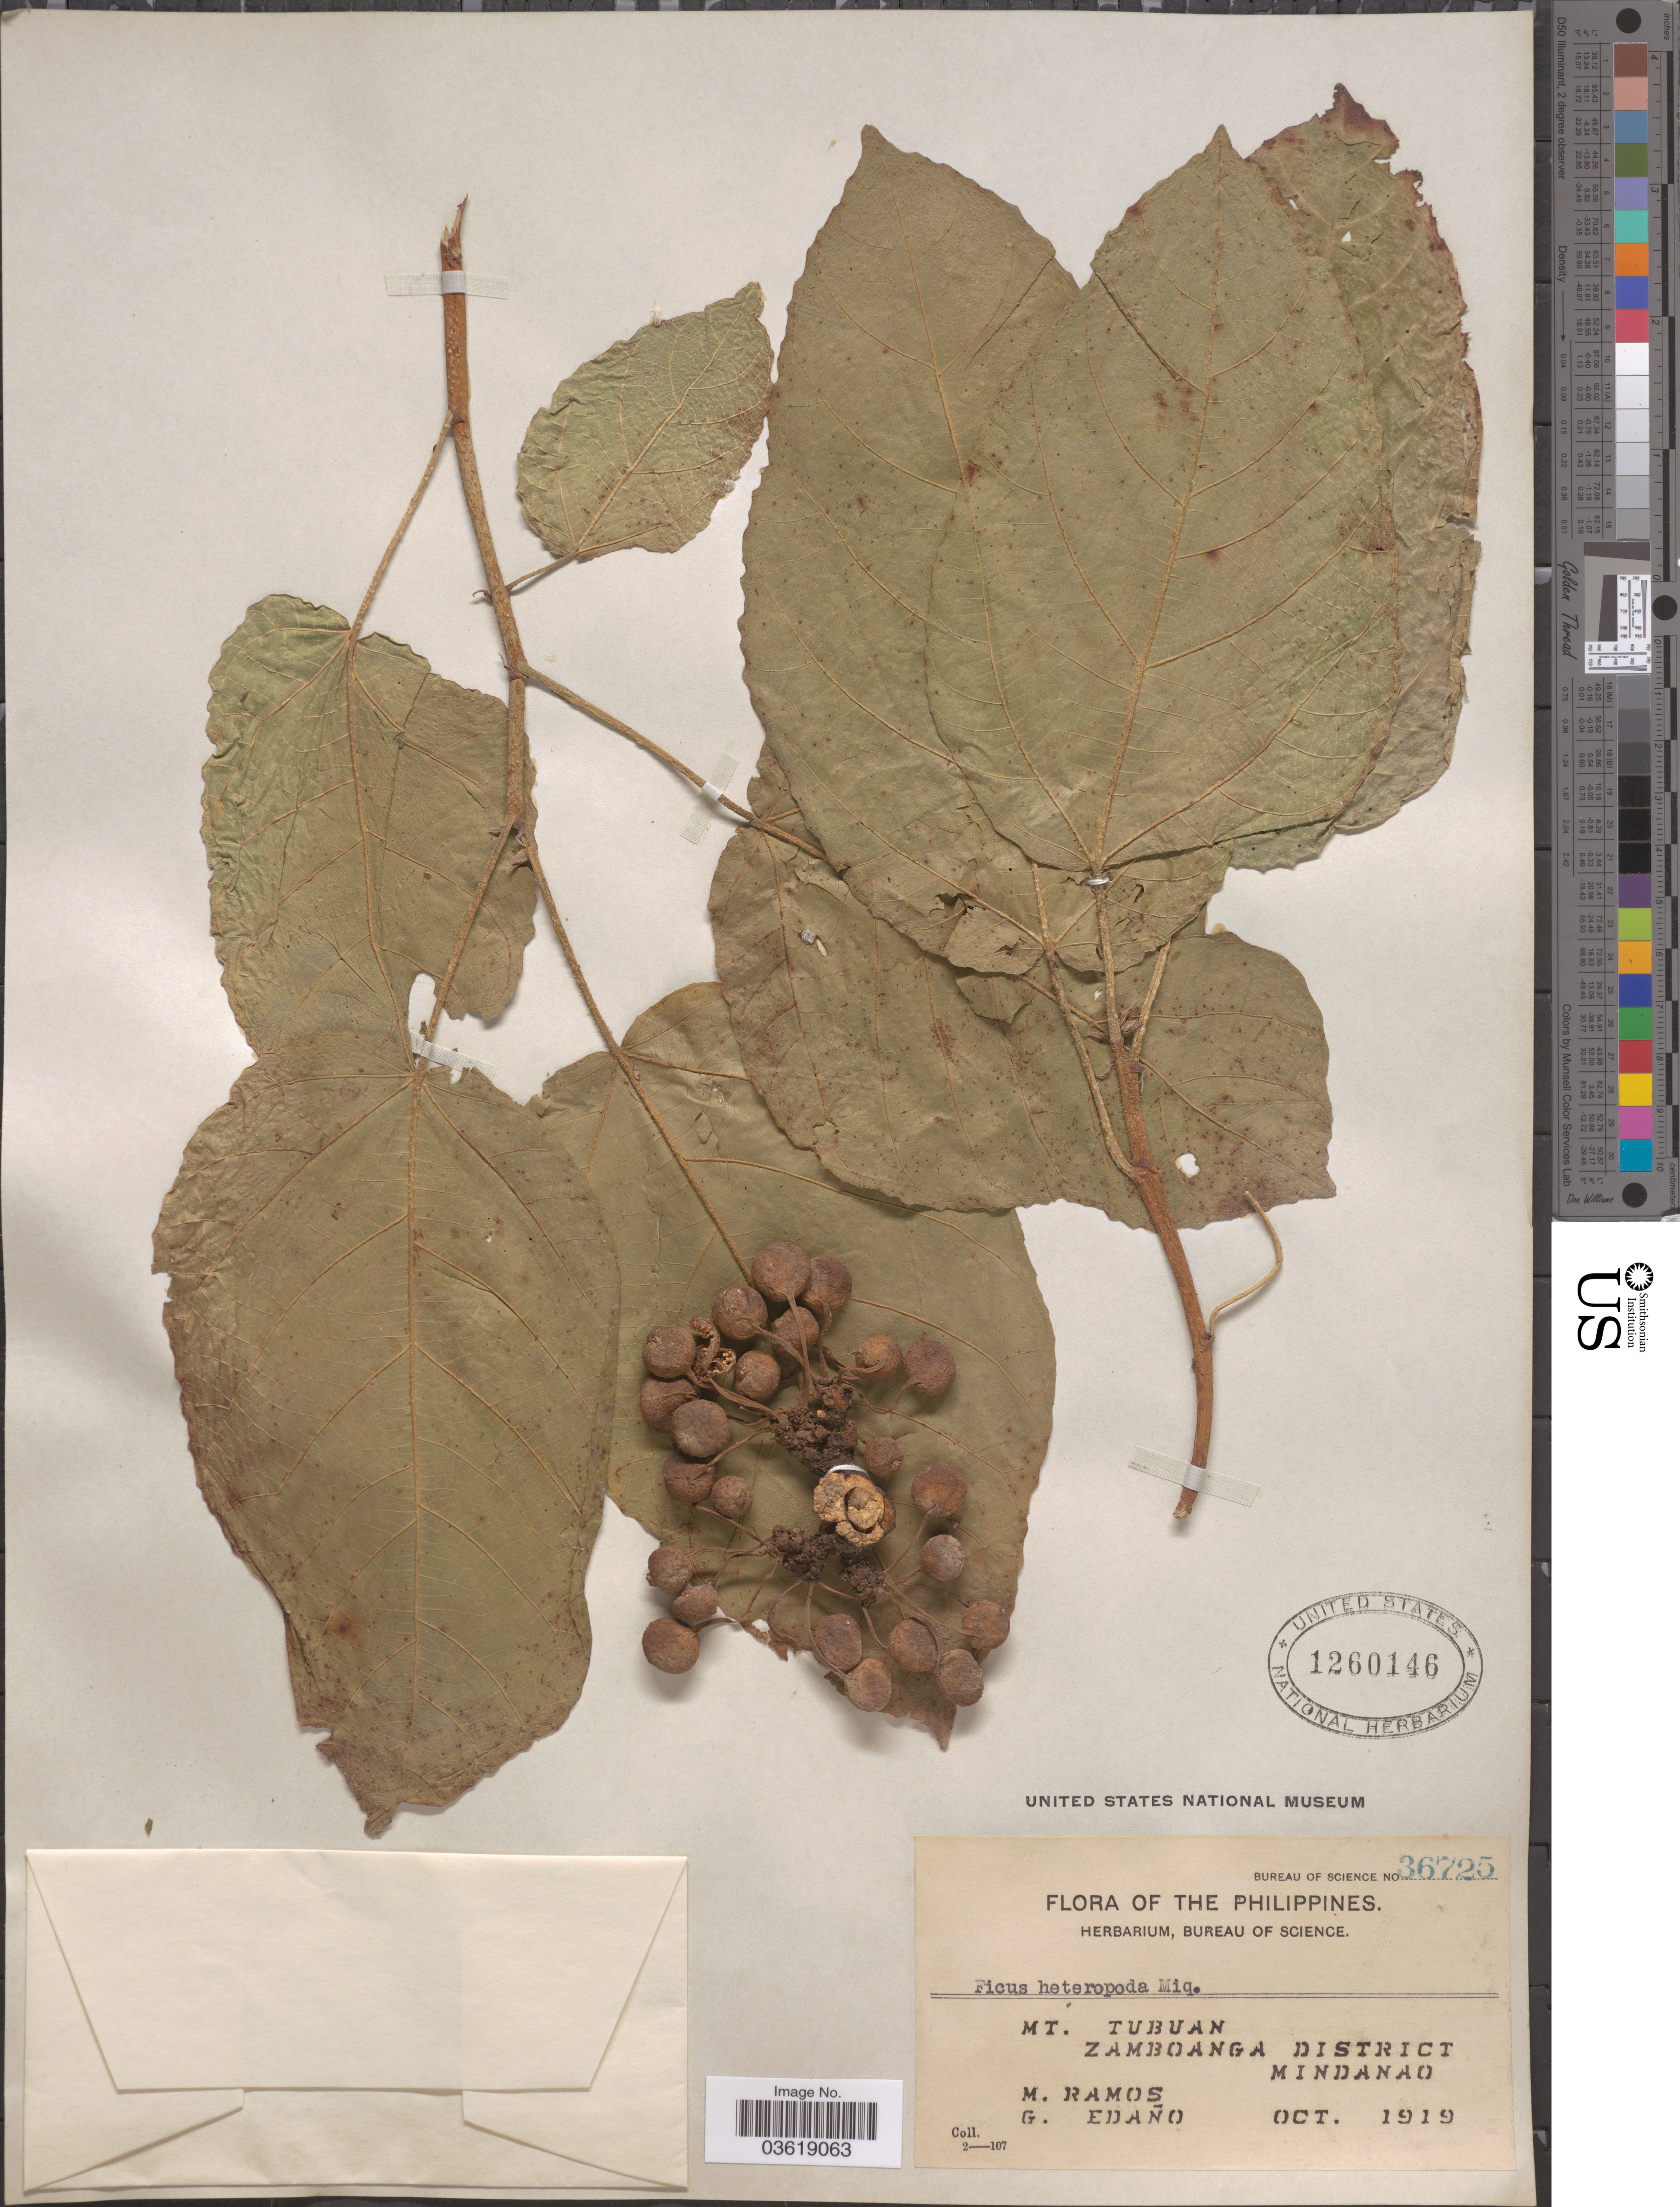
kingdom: Plantae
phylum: Tracheophyta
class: Magnoliopsida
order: Rosales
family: Moraceae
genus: Ficus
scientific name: Ficus heteropoda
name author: Miq.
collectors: M. Ramos & G. Edaño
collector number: Bureau of Science 36725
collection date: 1919-10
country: Philippines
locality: Mt. Tubuan. Zamboanga District, Mindanao.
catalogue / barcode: US 1260146